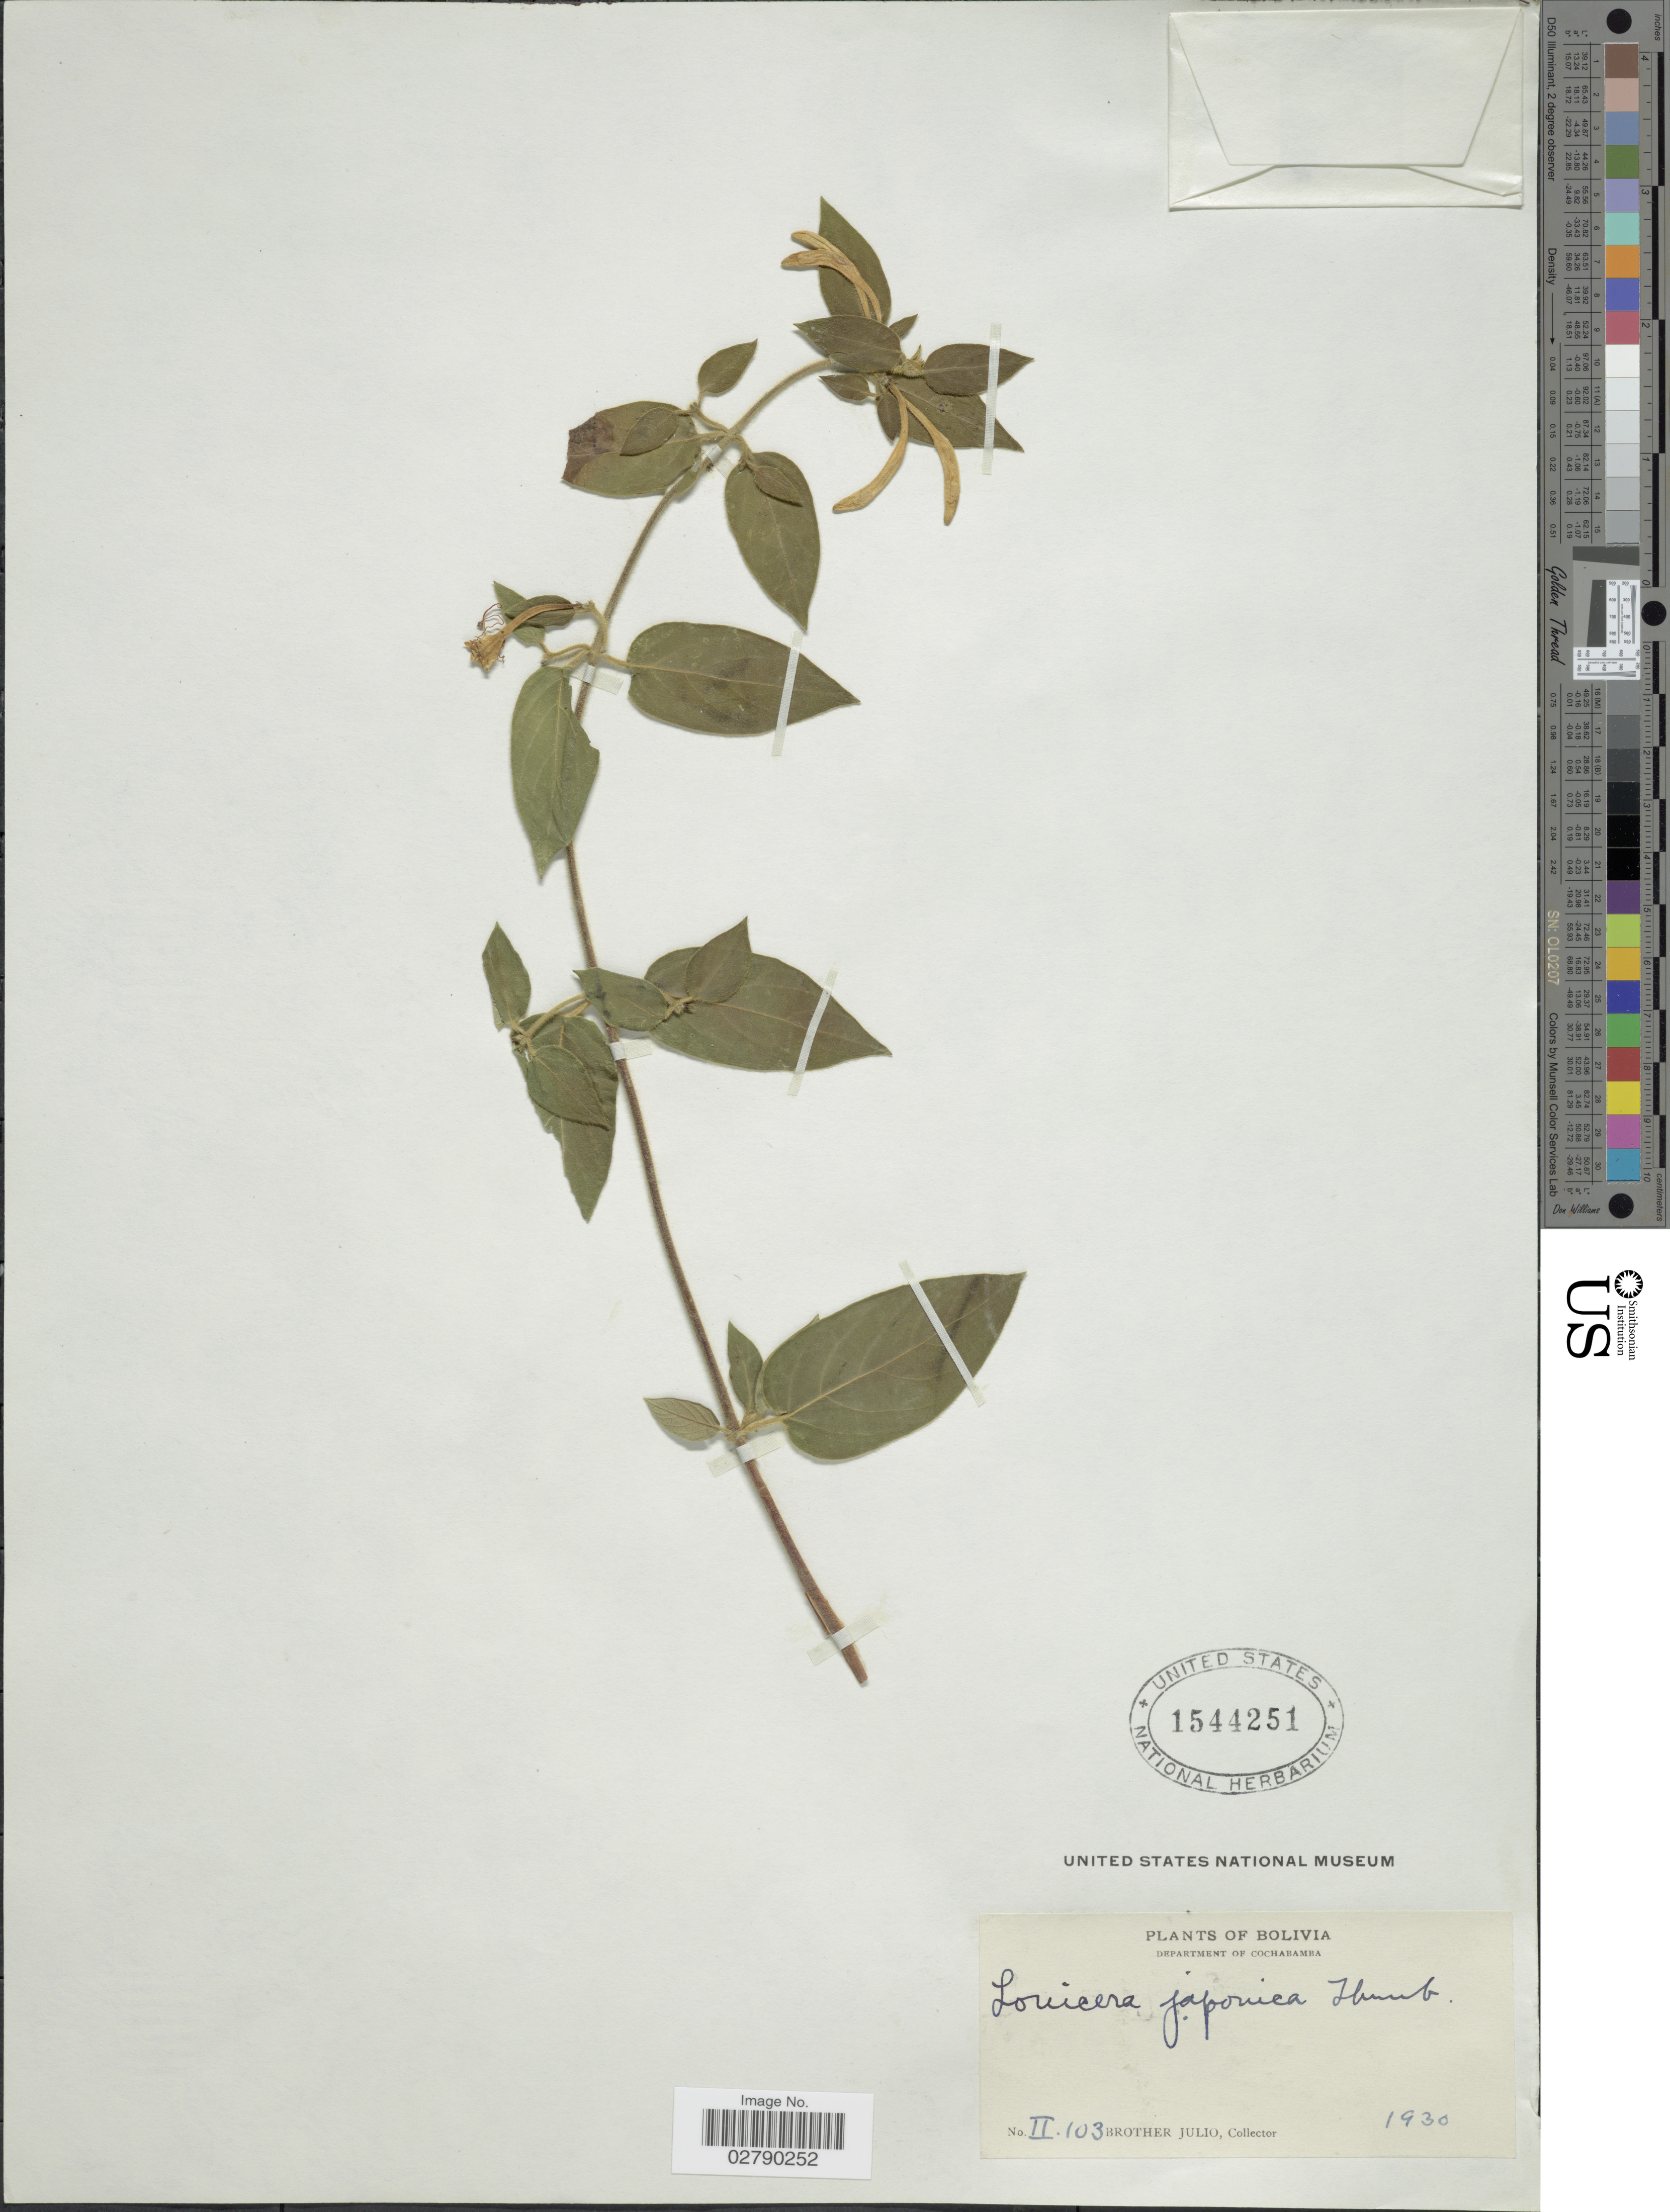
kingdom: Plantae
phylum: Tracheophyta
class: Magnoliopsida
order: Dipsacales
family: Caprifoliaceae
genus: Lonicera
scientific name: Lonicera japonica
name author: Thunb.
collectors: Bro. Julio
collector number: II103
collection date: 1930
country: Bolivia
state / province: Cochabamba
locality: Department of Cochabamba.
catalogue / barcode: US 1544251